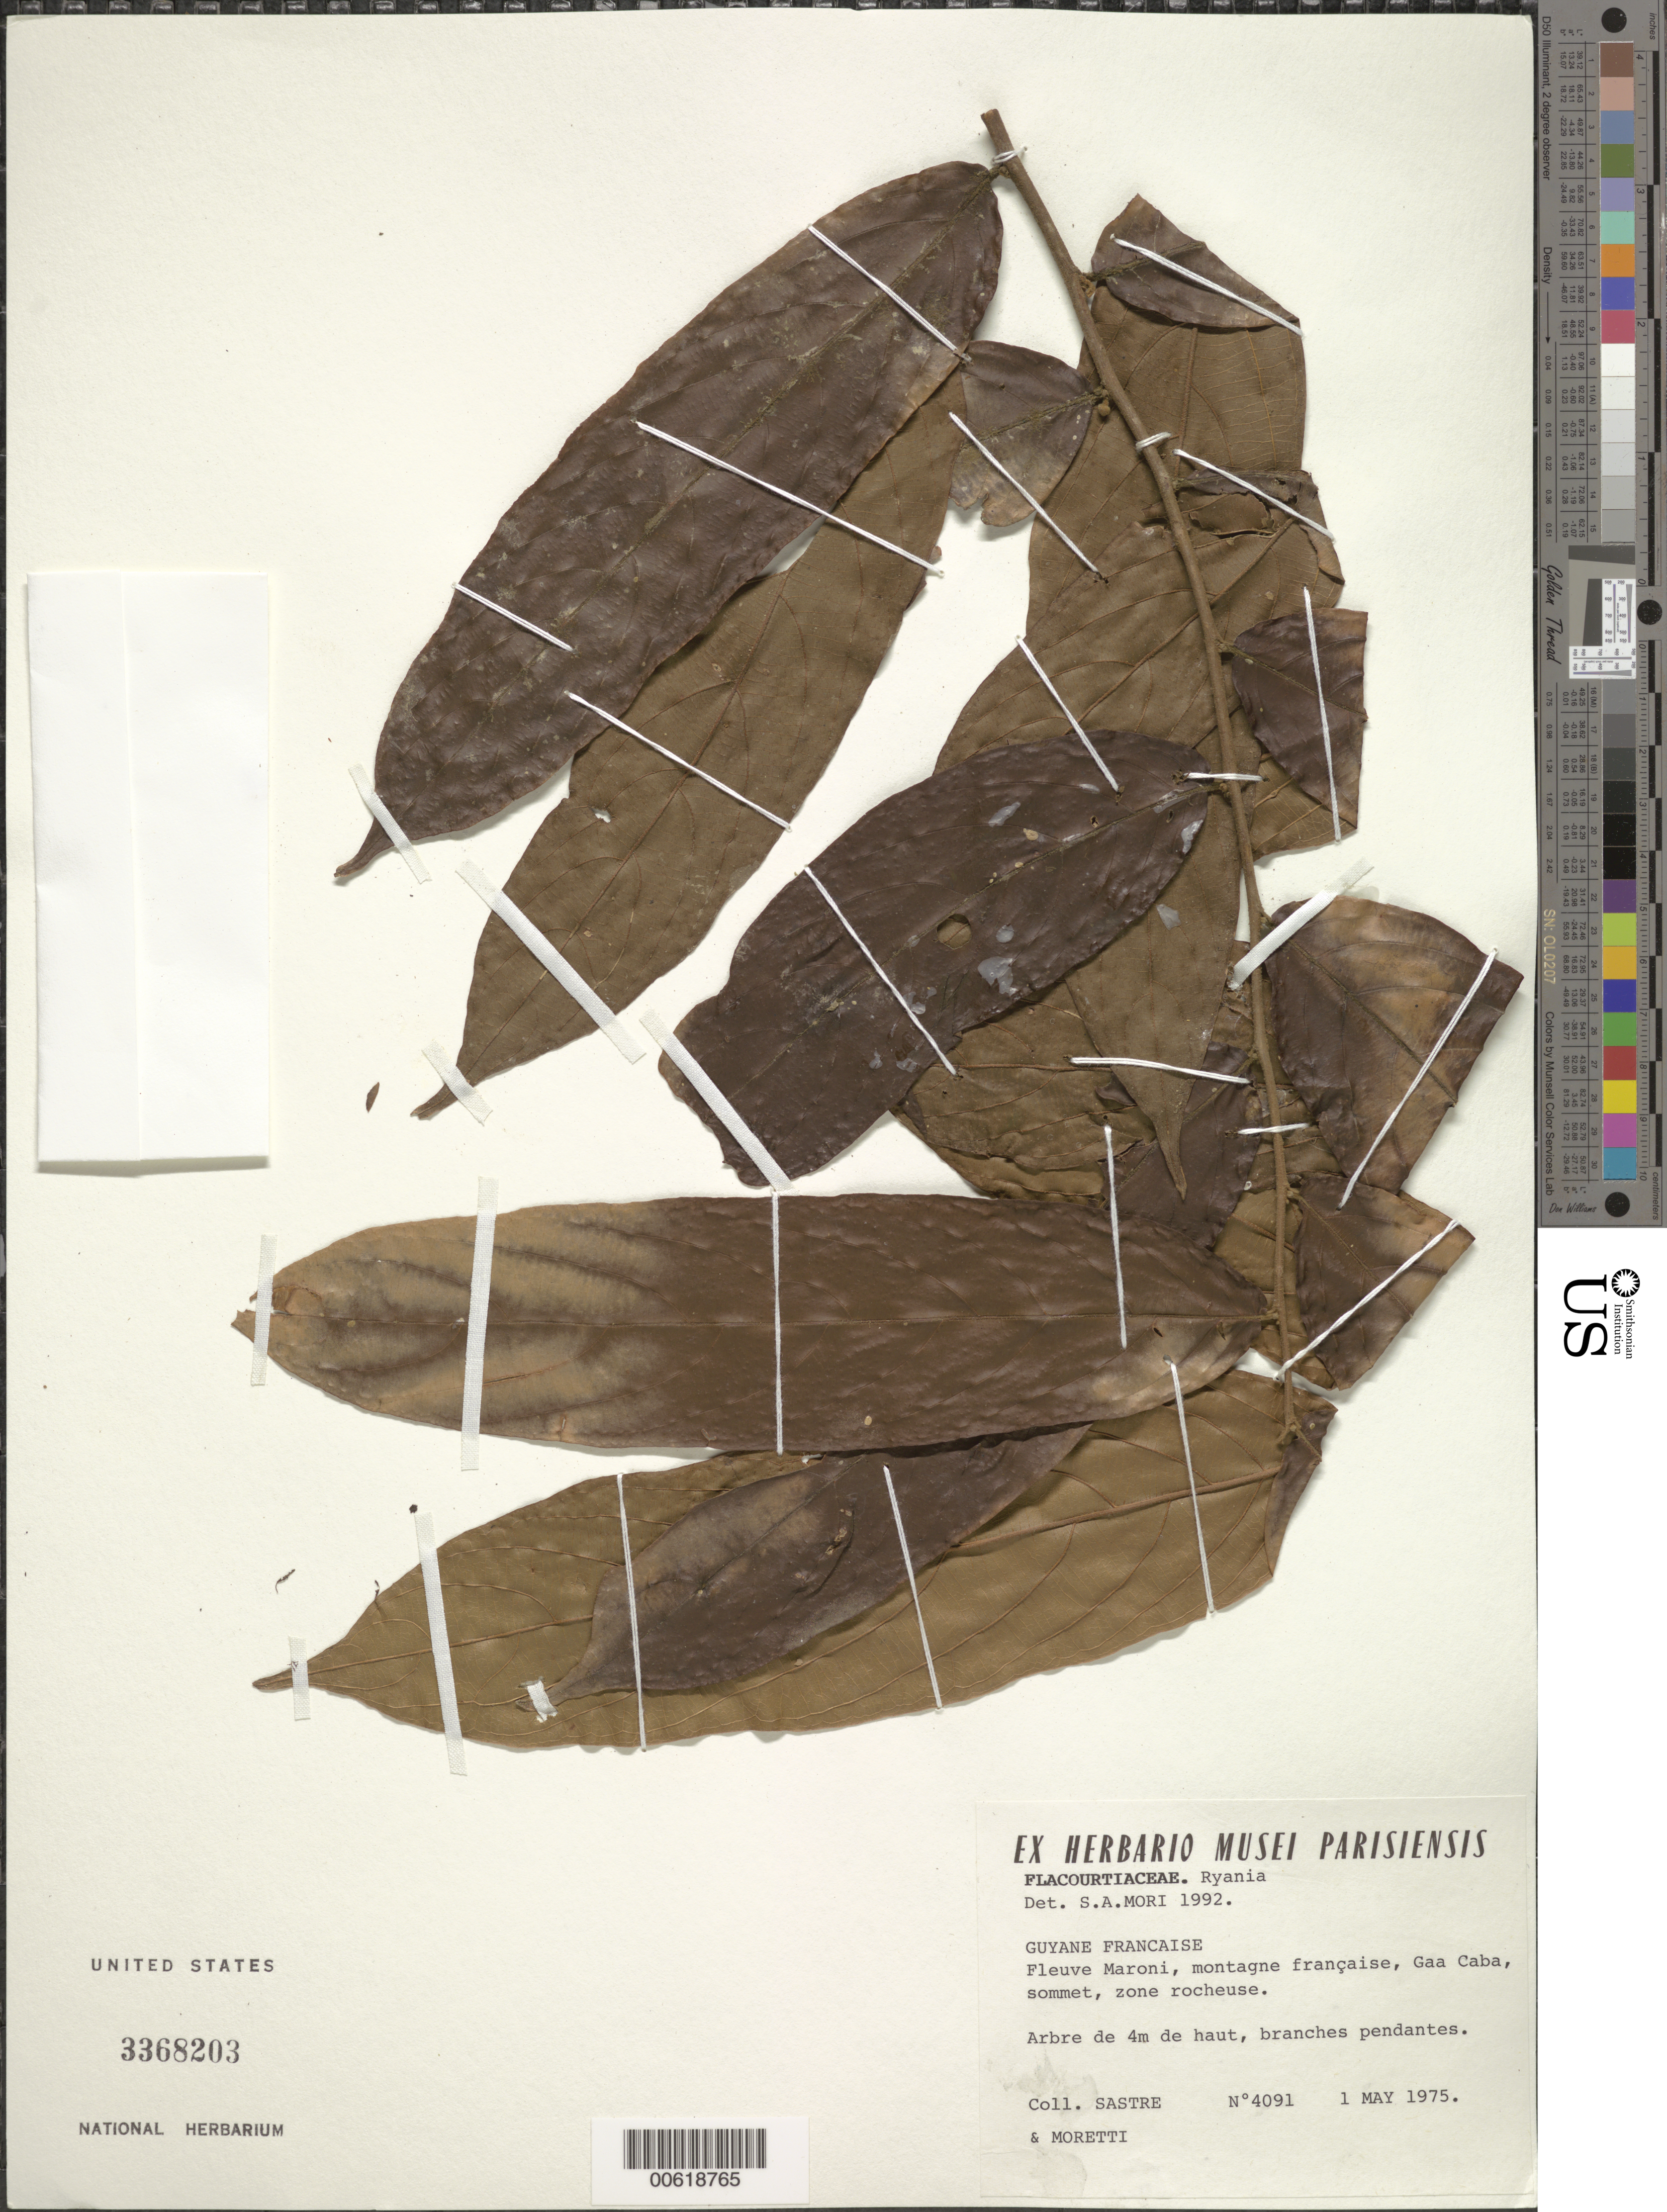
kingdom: Plantae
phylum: Tracheophyta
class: Magnoliopsida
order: Malpighiales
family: Salicaceae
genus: Ryania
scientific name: Ryania sp.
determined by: Mori, Scott A.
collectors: C. H. L. Sastre, F. Sastre & C. Moretti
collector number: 4091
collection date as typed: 1-May-75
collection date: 1975-05-01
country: French Guiana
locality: Maroni R., Montagne Français (Gaa Caba), sommit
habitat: Zone rocheuse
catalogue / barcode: US 3368203